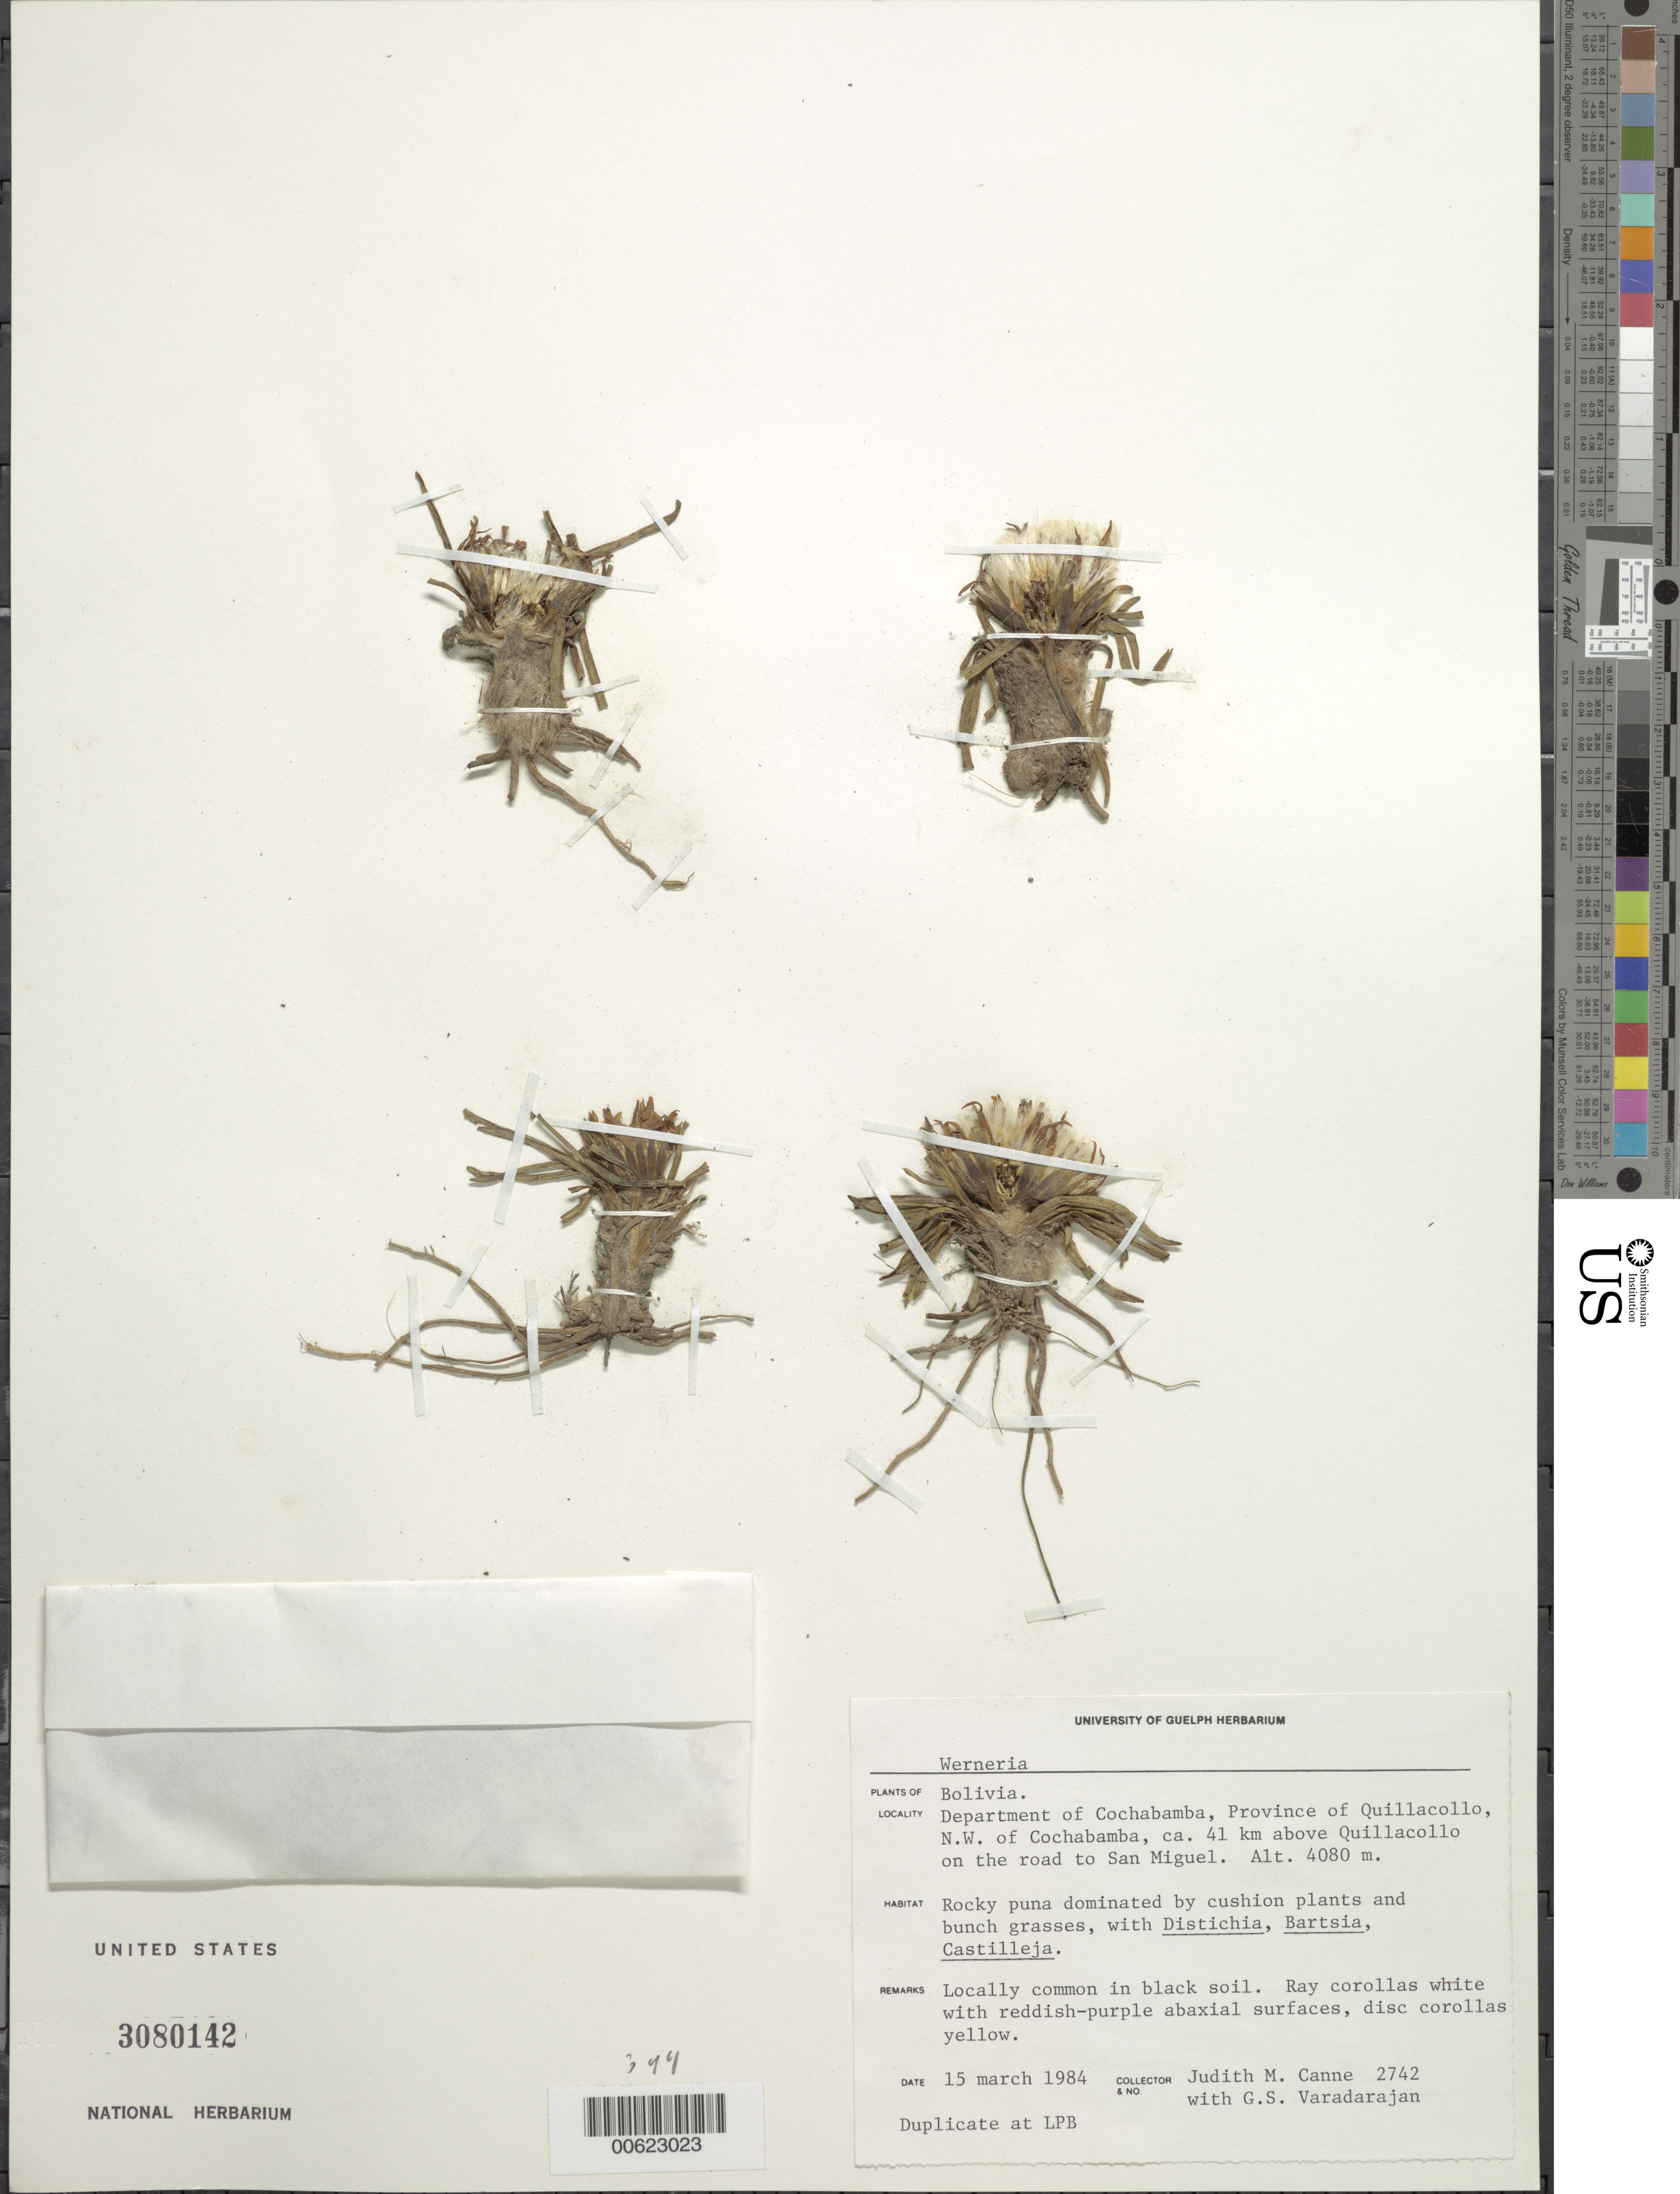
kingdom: Plantae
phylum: Tracheophyta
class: Magnoliopsida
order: Asterales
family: Asteraceae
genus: Werneria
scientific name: Werneria nubigena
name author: Kunth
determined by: Calvo, Joel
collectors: J. M. Canne-Hilliker & G. S. Varadarajan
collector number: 2742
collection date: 1984-03-15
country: Bolivia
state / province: Cochabamba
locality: Prov. Quillacollo, NW of Cochabamb, ca. 41 km above Quillacollo on the road to San Miquel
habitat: Rocky puna dominated by cushion plants and bunch grasses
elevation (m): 4080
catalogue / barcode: US 3080142